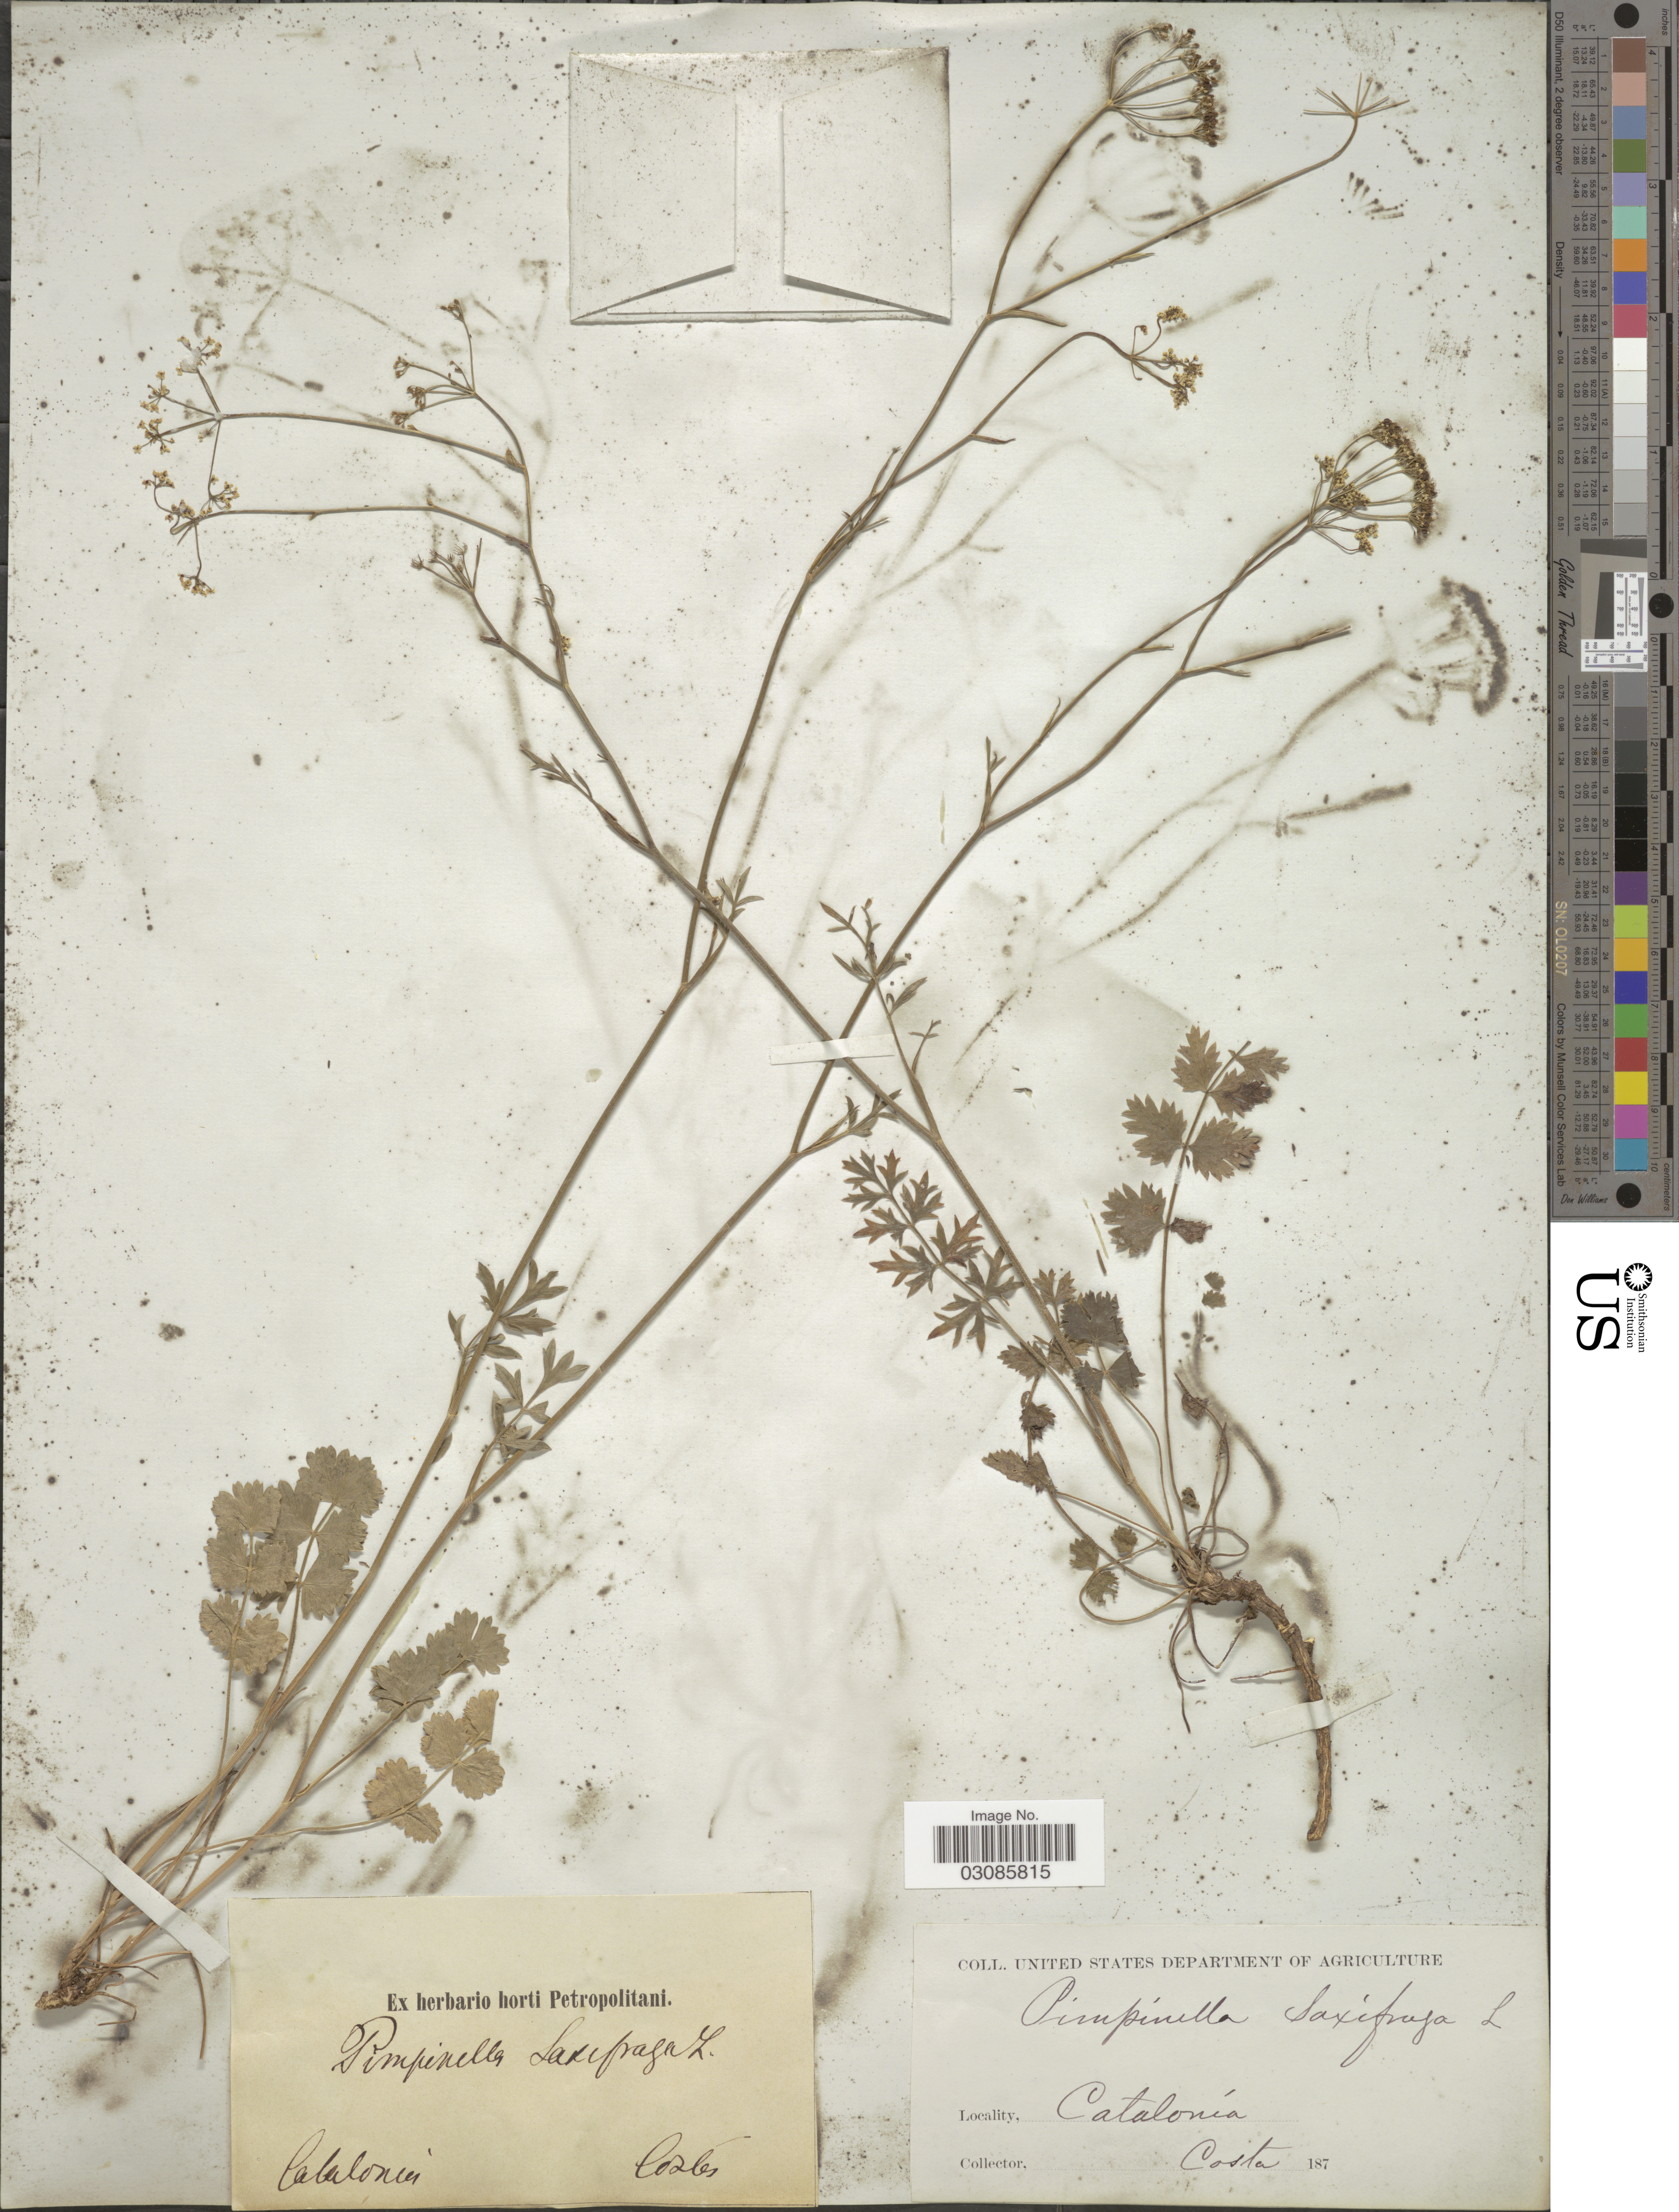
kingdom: Plantae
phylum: Tracheophyta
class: Magnoliopsida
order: Apiales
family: Apiaceae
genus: Pimpinella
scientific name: Pimpinella saxifraga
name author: L.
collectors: -. Costa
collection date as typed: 187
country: Spain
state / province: Catalunya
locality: Catalonia.